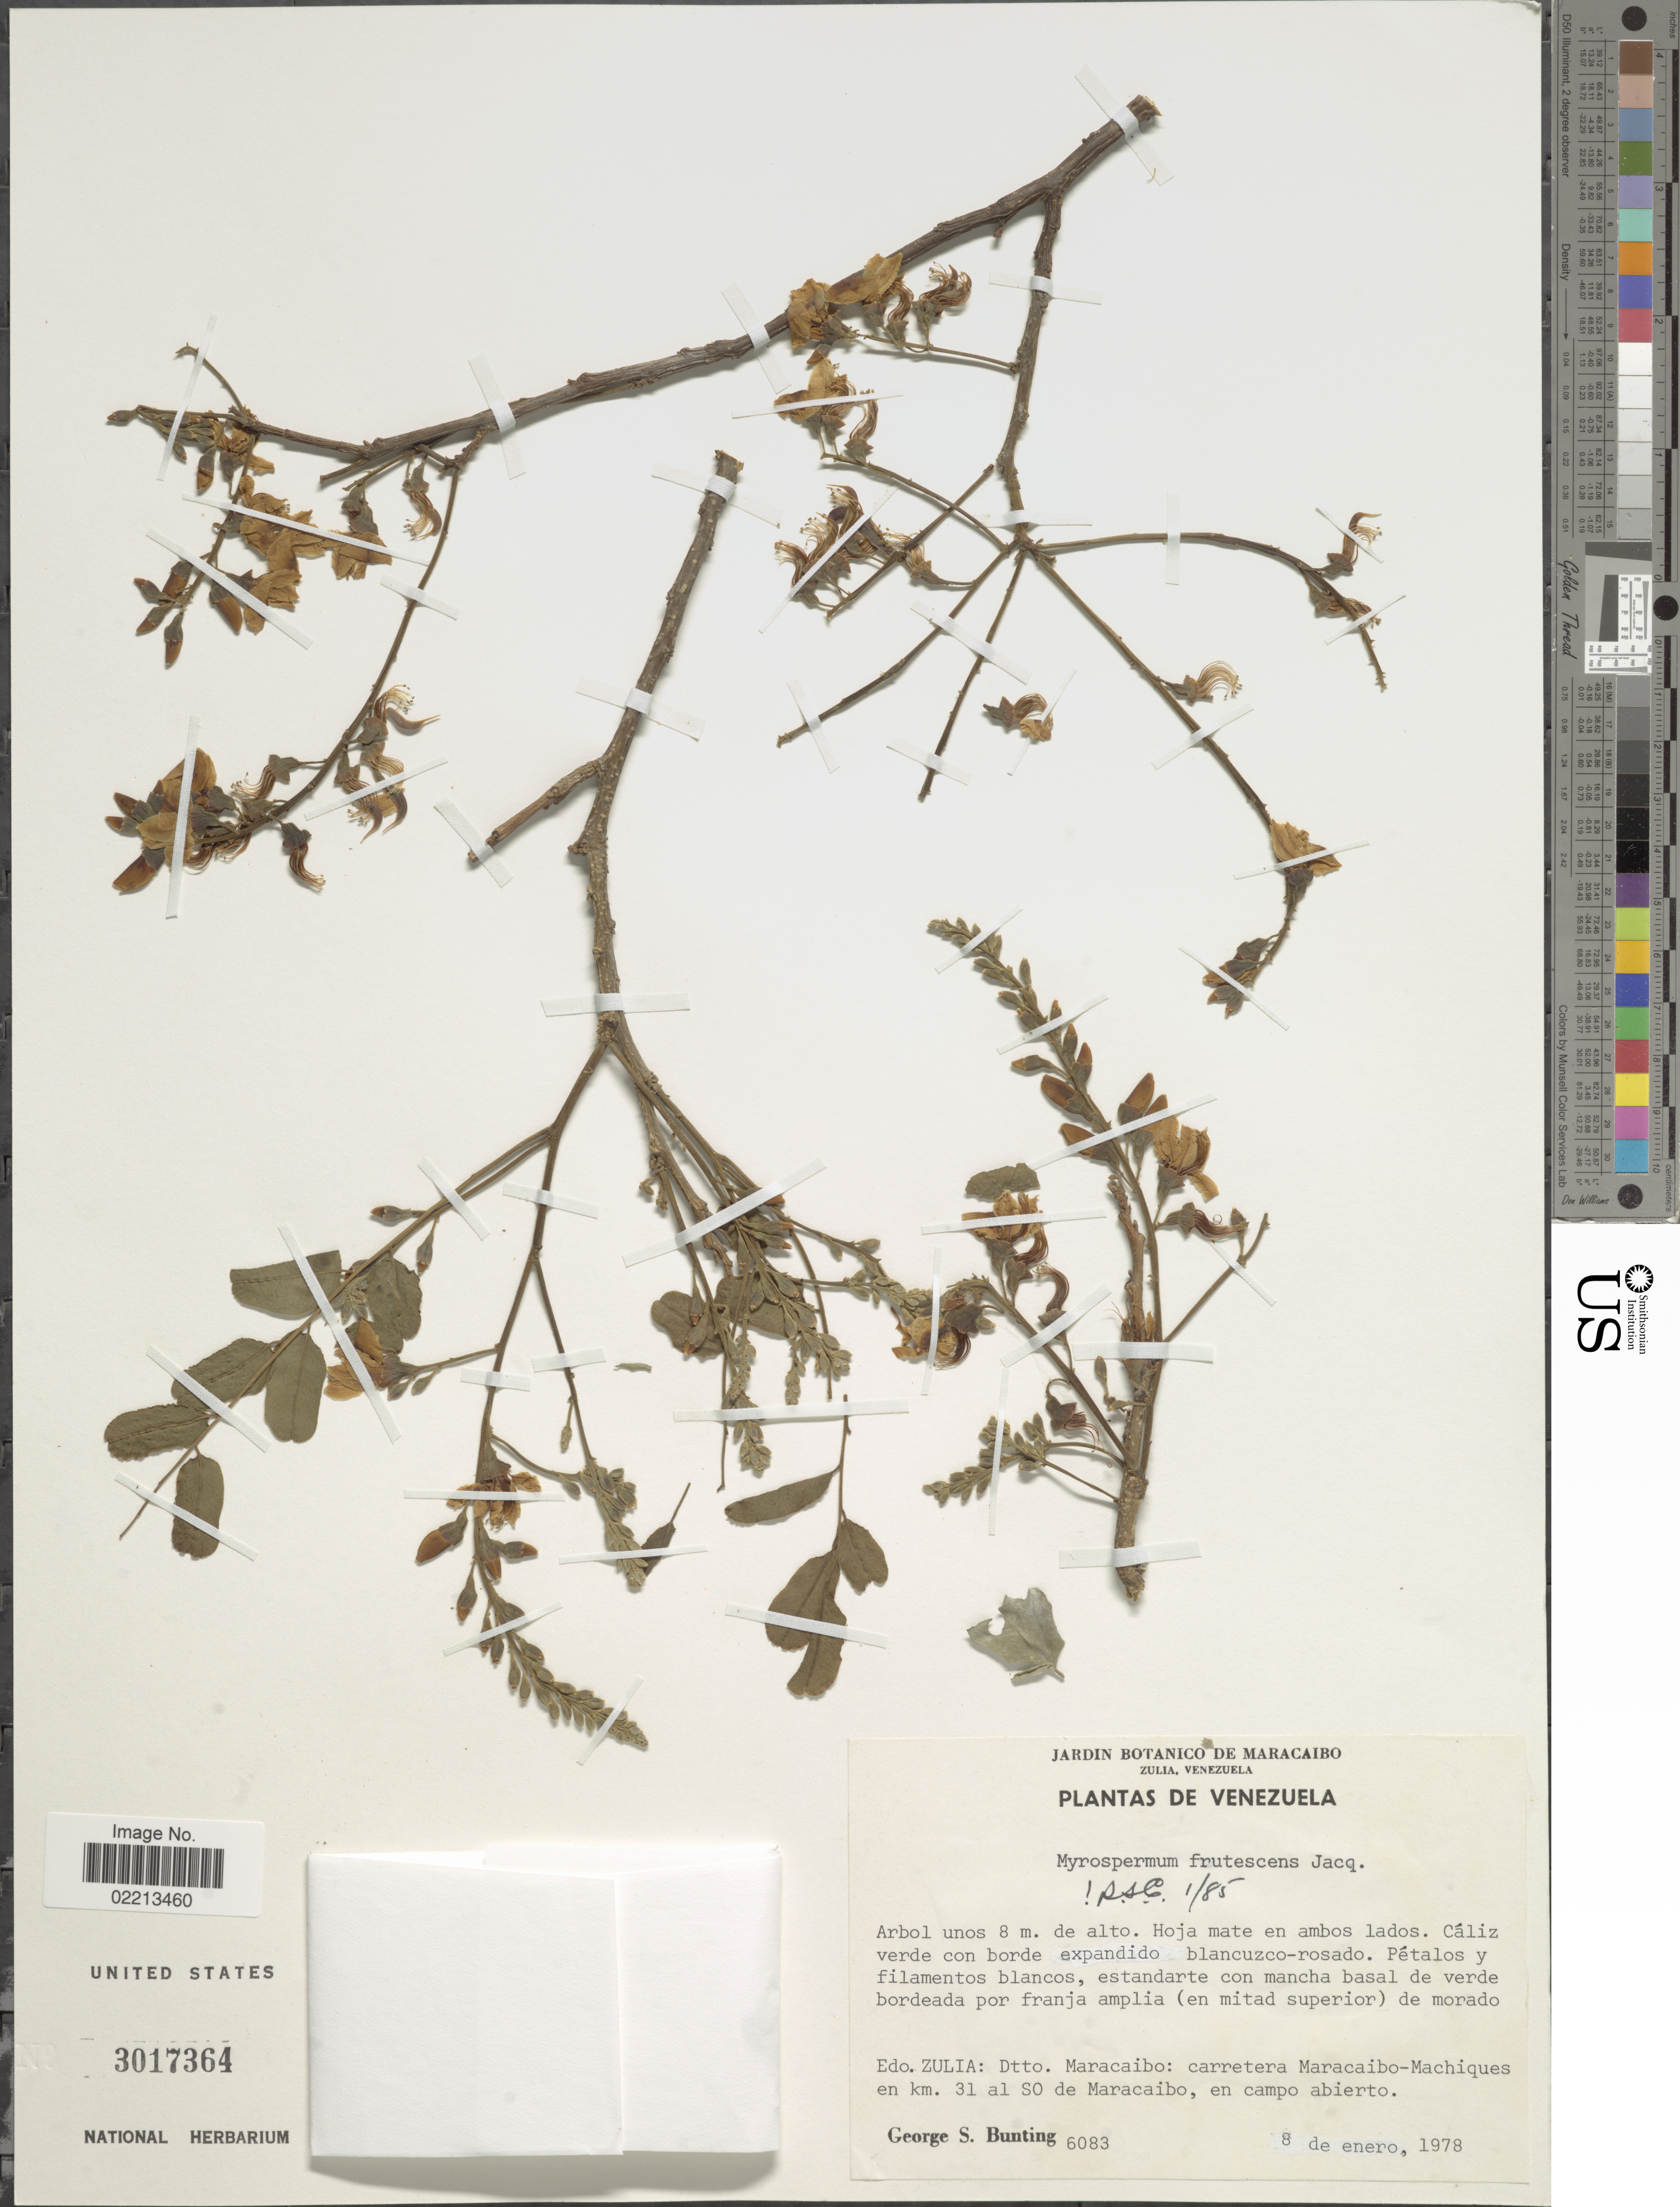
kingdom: Plantae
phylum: Tracheophyta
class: Magnoliopsida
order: Fabales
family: Fabaceae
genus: Myrospermum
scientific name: Myrospermum frutescens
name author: Jacq.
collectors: G. S. Bunting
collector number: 6083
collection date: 1978-01-08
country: Venezuela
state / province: Zulia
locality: Dtto. Maracaibo: carretera Maracaibo-Machiques en km. 31 al SO de Maracaibo, en campo abierto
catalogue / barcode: US 3017364